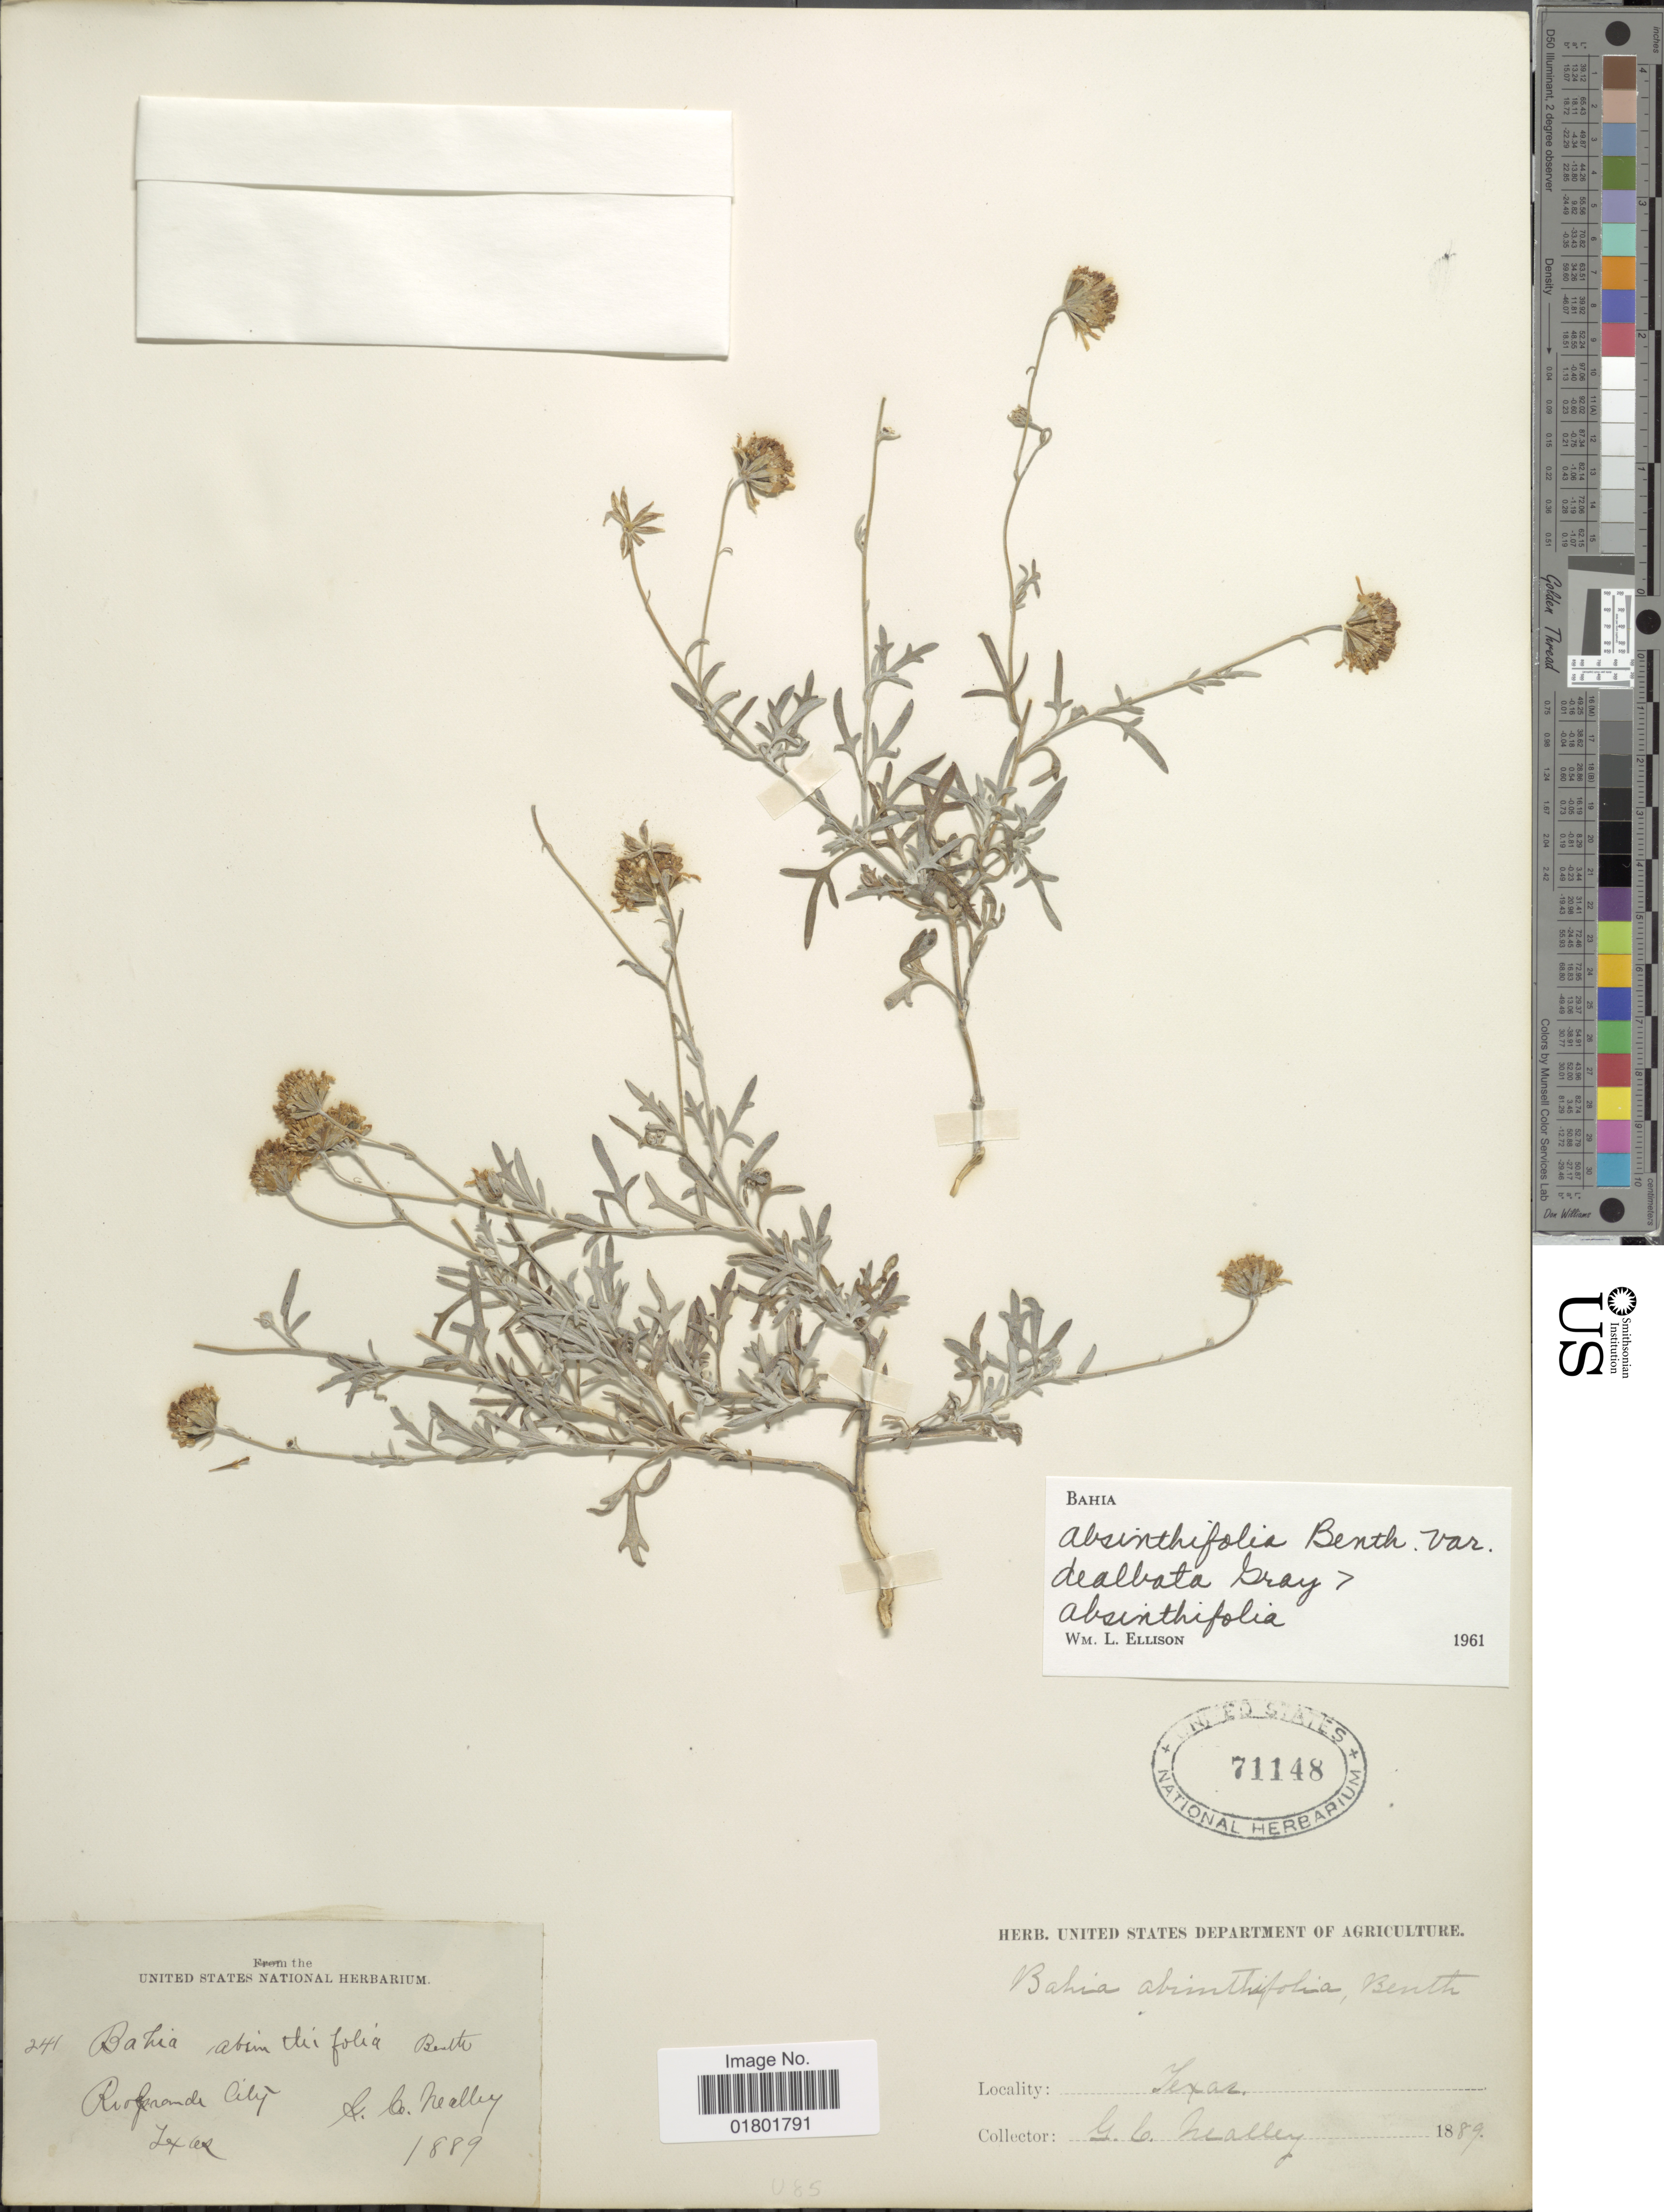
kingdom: Plantae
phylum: Tracheophyta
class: Magnoliopsida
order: Asterales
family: Asteraceae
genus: Bahia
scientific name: Bahia absinthifolia var. dealbata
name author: A. Gray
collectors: G. C. Nealley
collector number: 244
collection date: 1889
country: United States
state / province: Texas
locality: Riogrande City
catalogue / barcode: US 71148